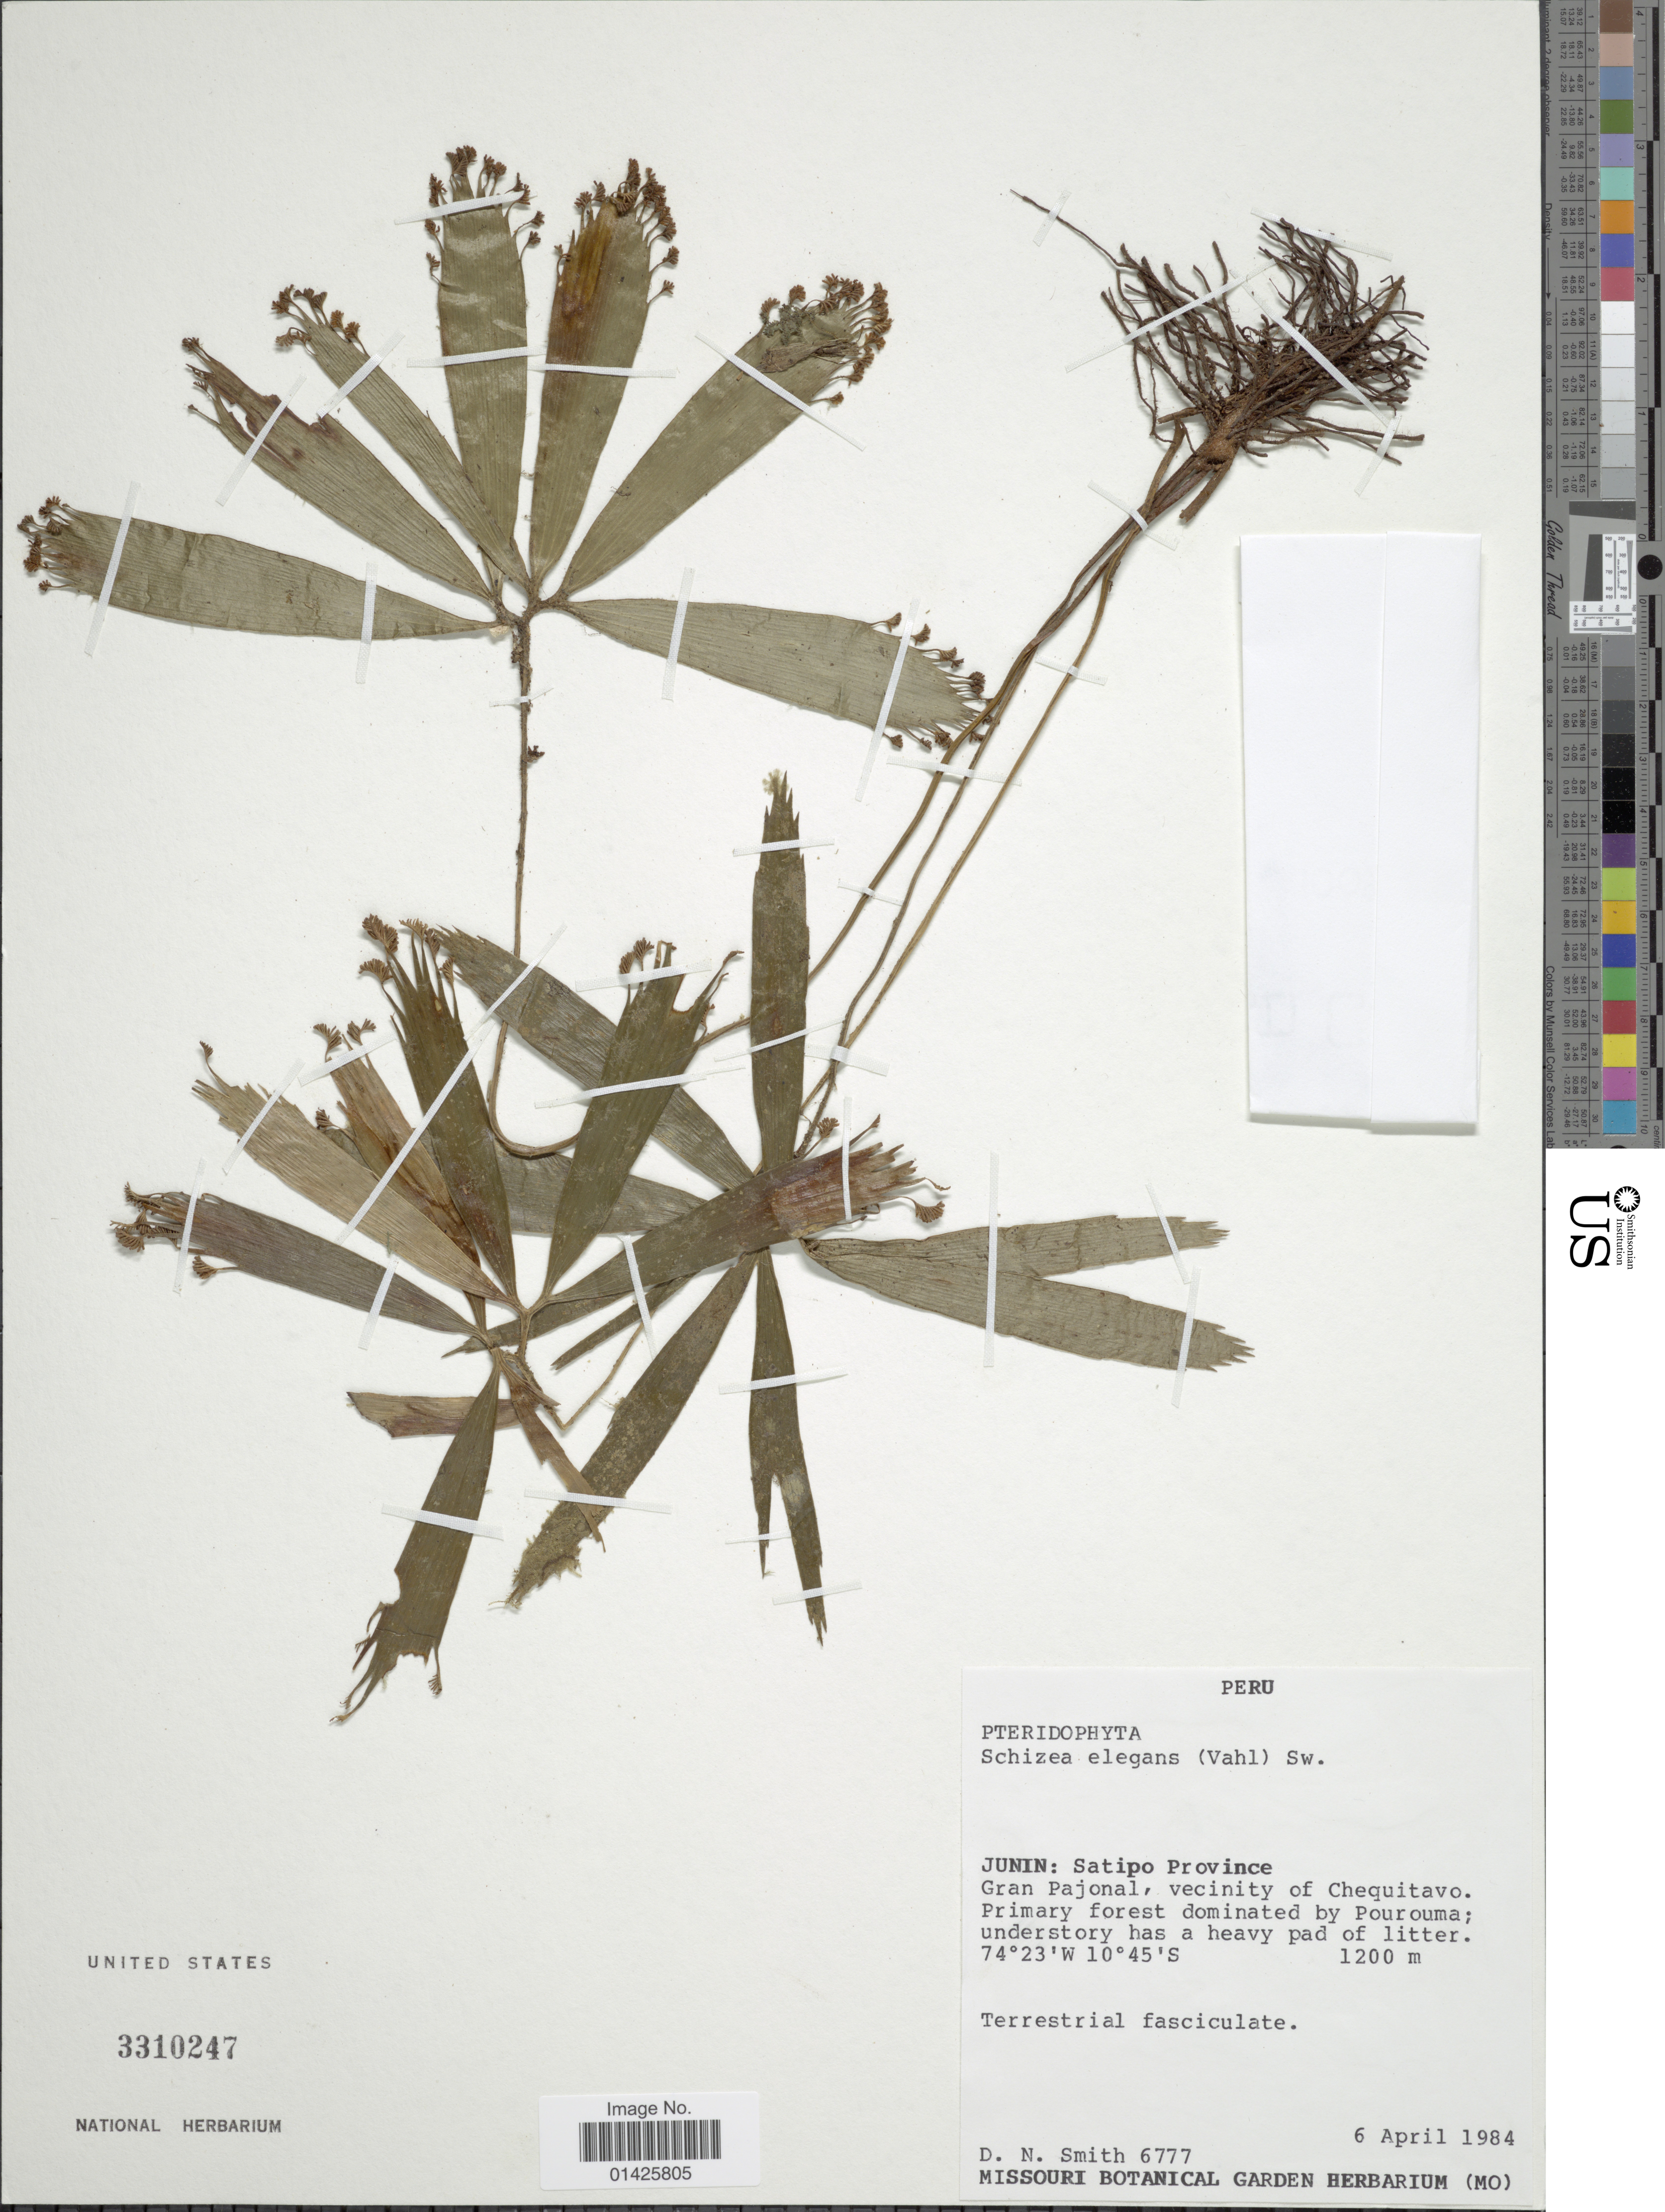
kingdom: Plantae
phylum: Tracheophyta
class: Polypodiopsida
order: Schizaeales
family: Schizaeaceae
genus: Schizaea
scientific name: Schizaea elegans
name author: (Vahl) Sw.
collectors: D. Smith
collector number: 6777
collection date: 1984-04-06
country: Peru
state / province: Junín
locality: Satipo Province, Gran Pajonal, vecinity of Chequitavo, primary forest dominated by Pourouma, under story has a heavy pad of litter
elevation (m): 1200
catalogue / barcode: US 3310247